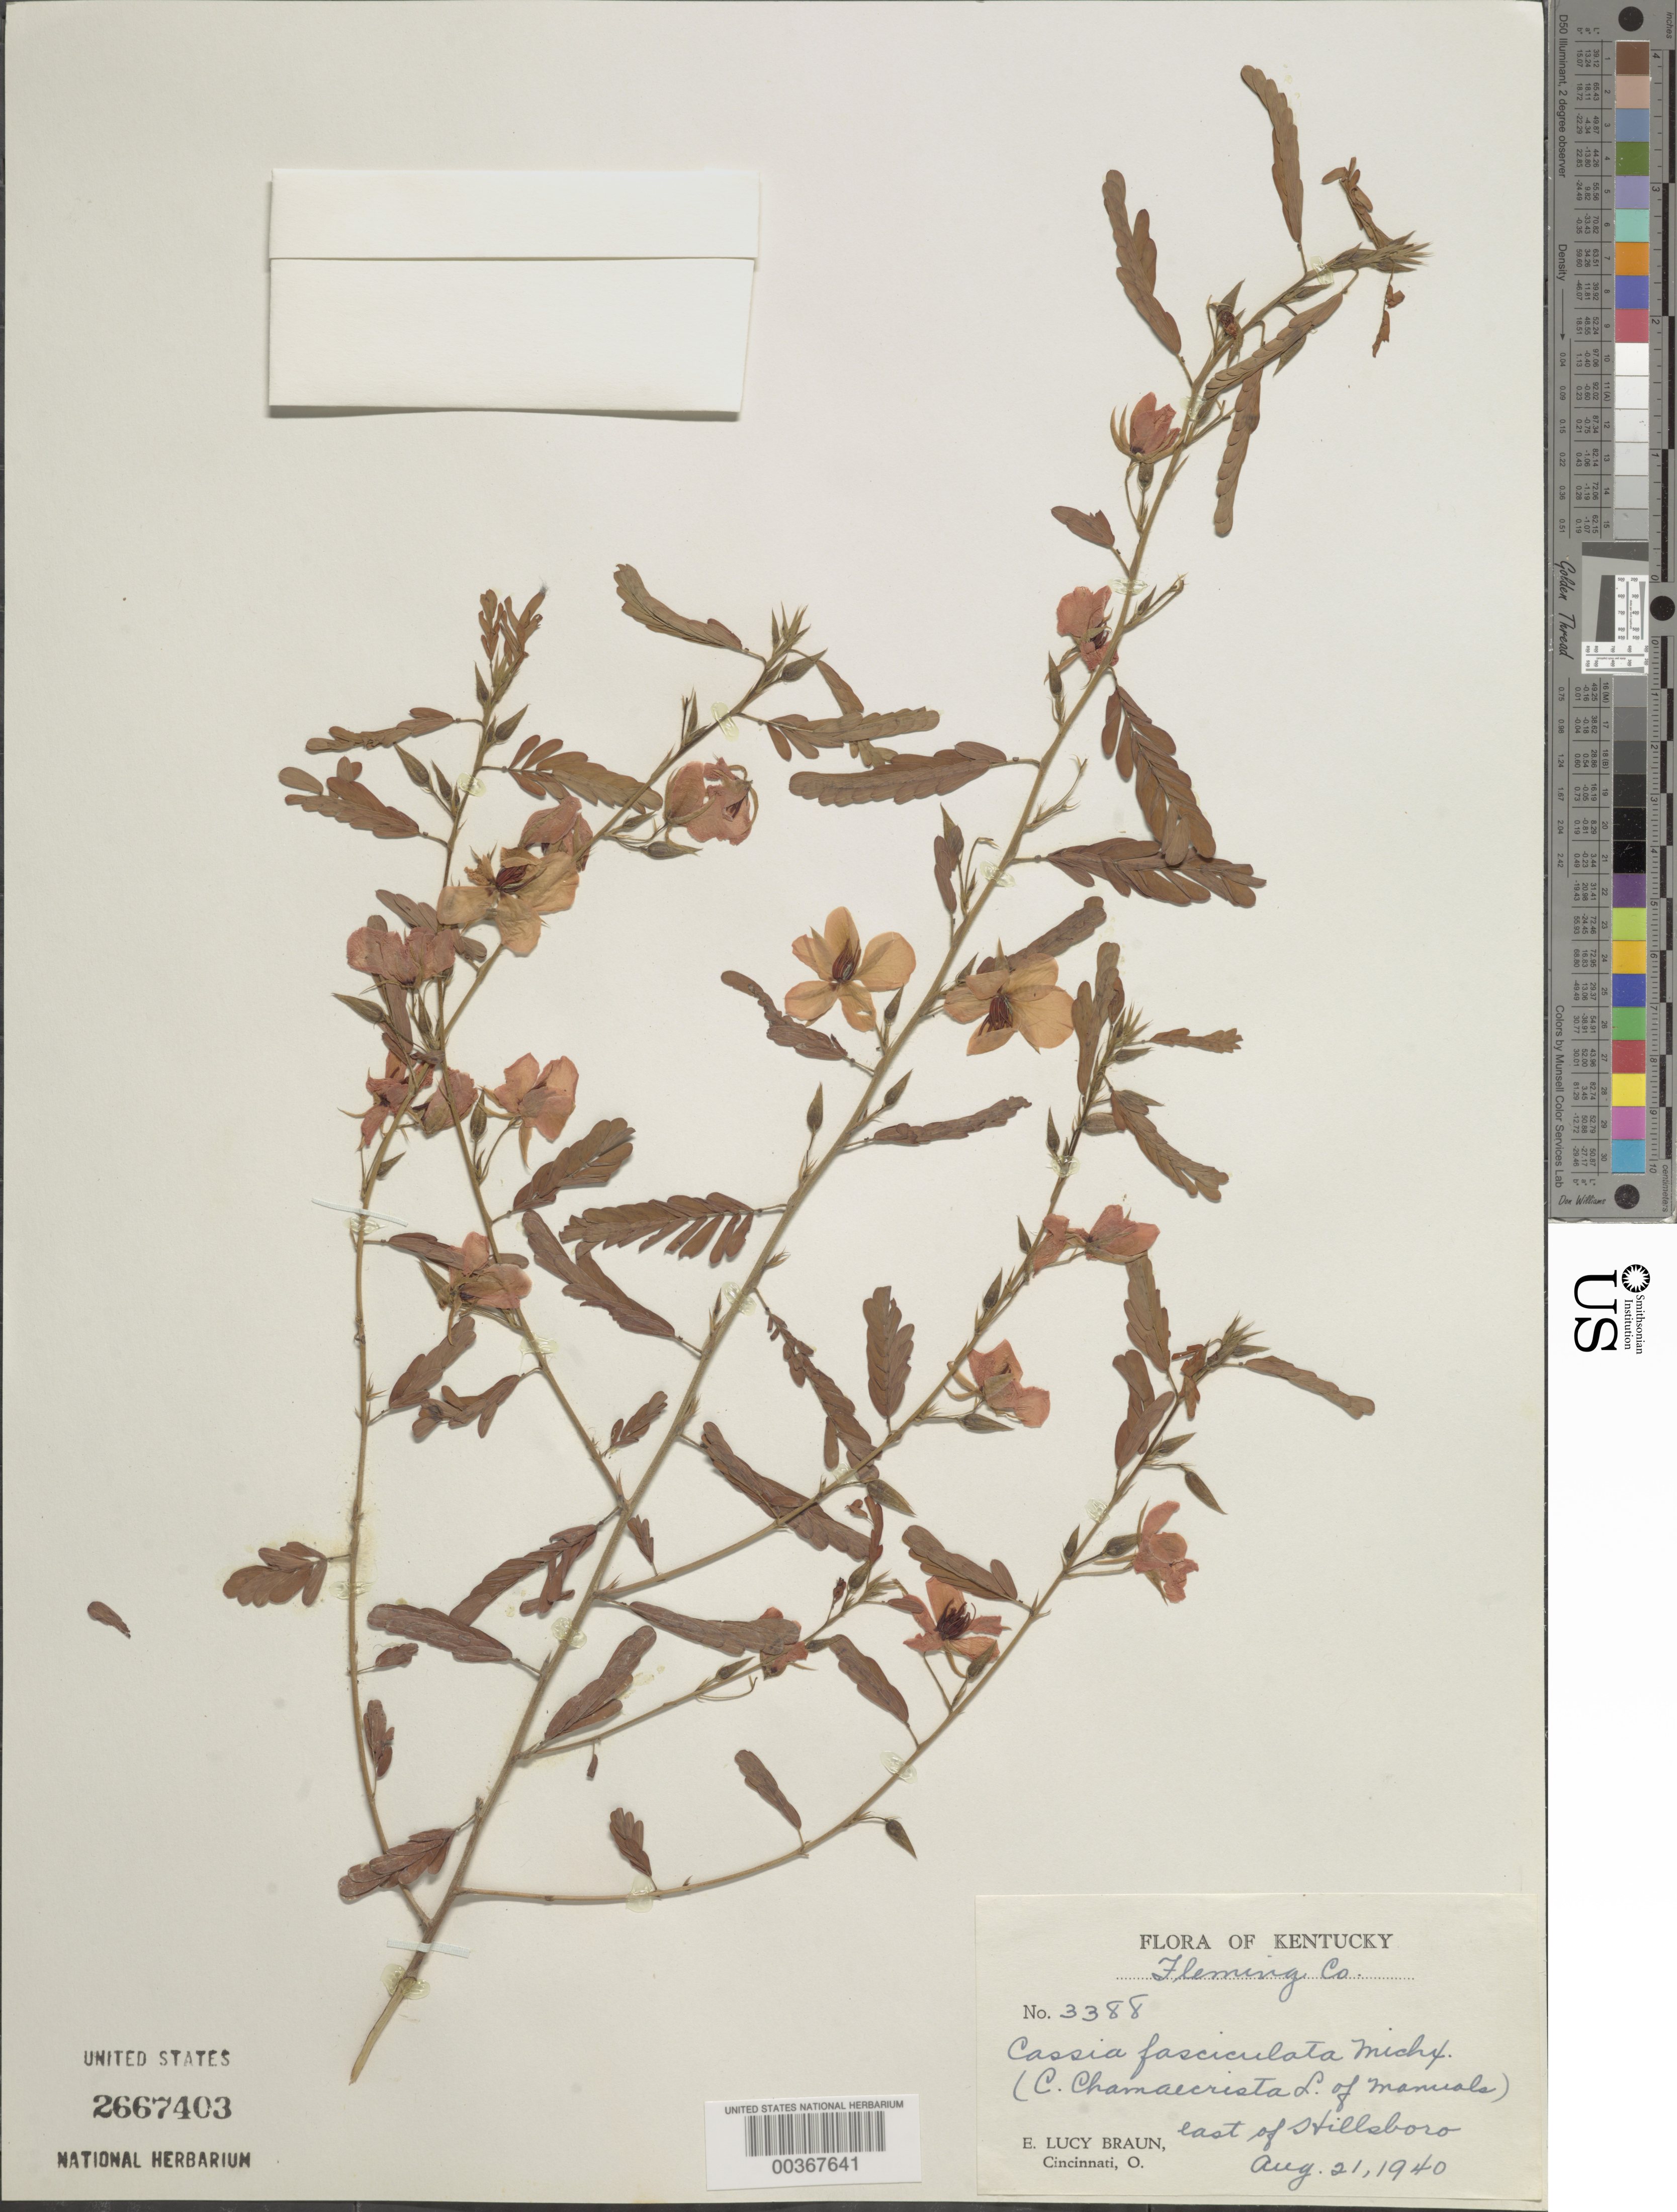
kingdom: Plantae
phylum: Tracheophyta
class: Magnoliopsida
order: Fabales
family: Fabaceae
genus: Chamaecrista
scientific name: Chamaecrista fasciculata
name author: (Michx.) Greene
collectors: E. L. Braun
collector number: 3388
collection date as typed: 21 Aug 1940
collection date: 1940-08-21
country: United States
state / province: Kentucky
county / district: Fleming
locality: E of Hillsboro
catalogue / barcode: US 2667403